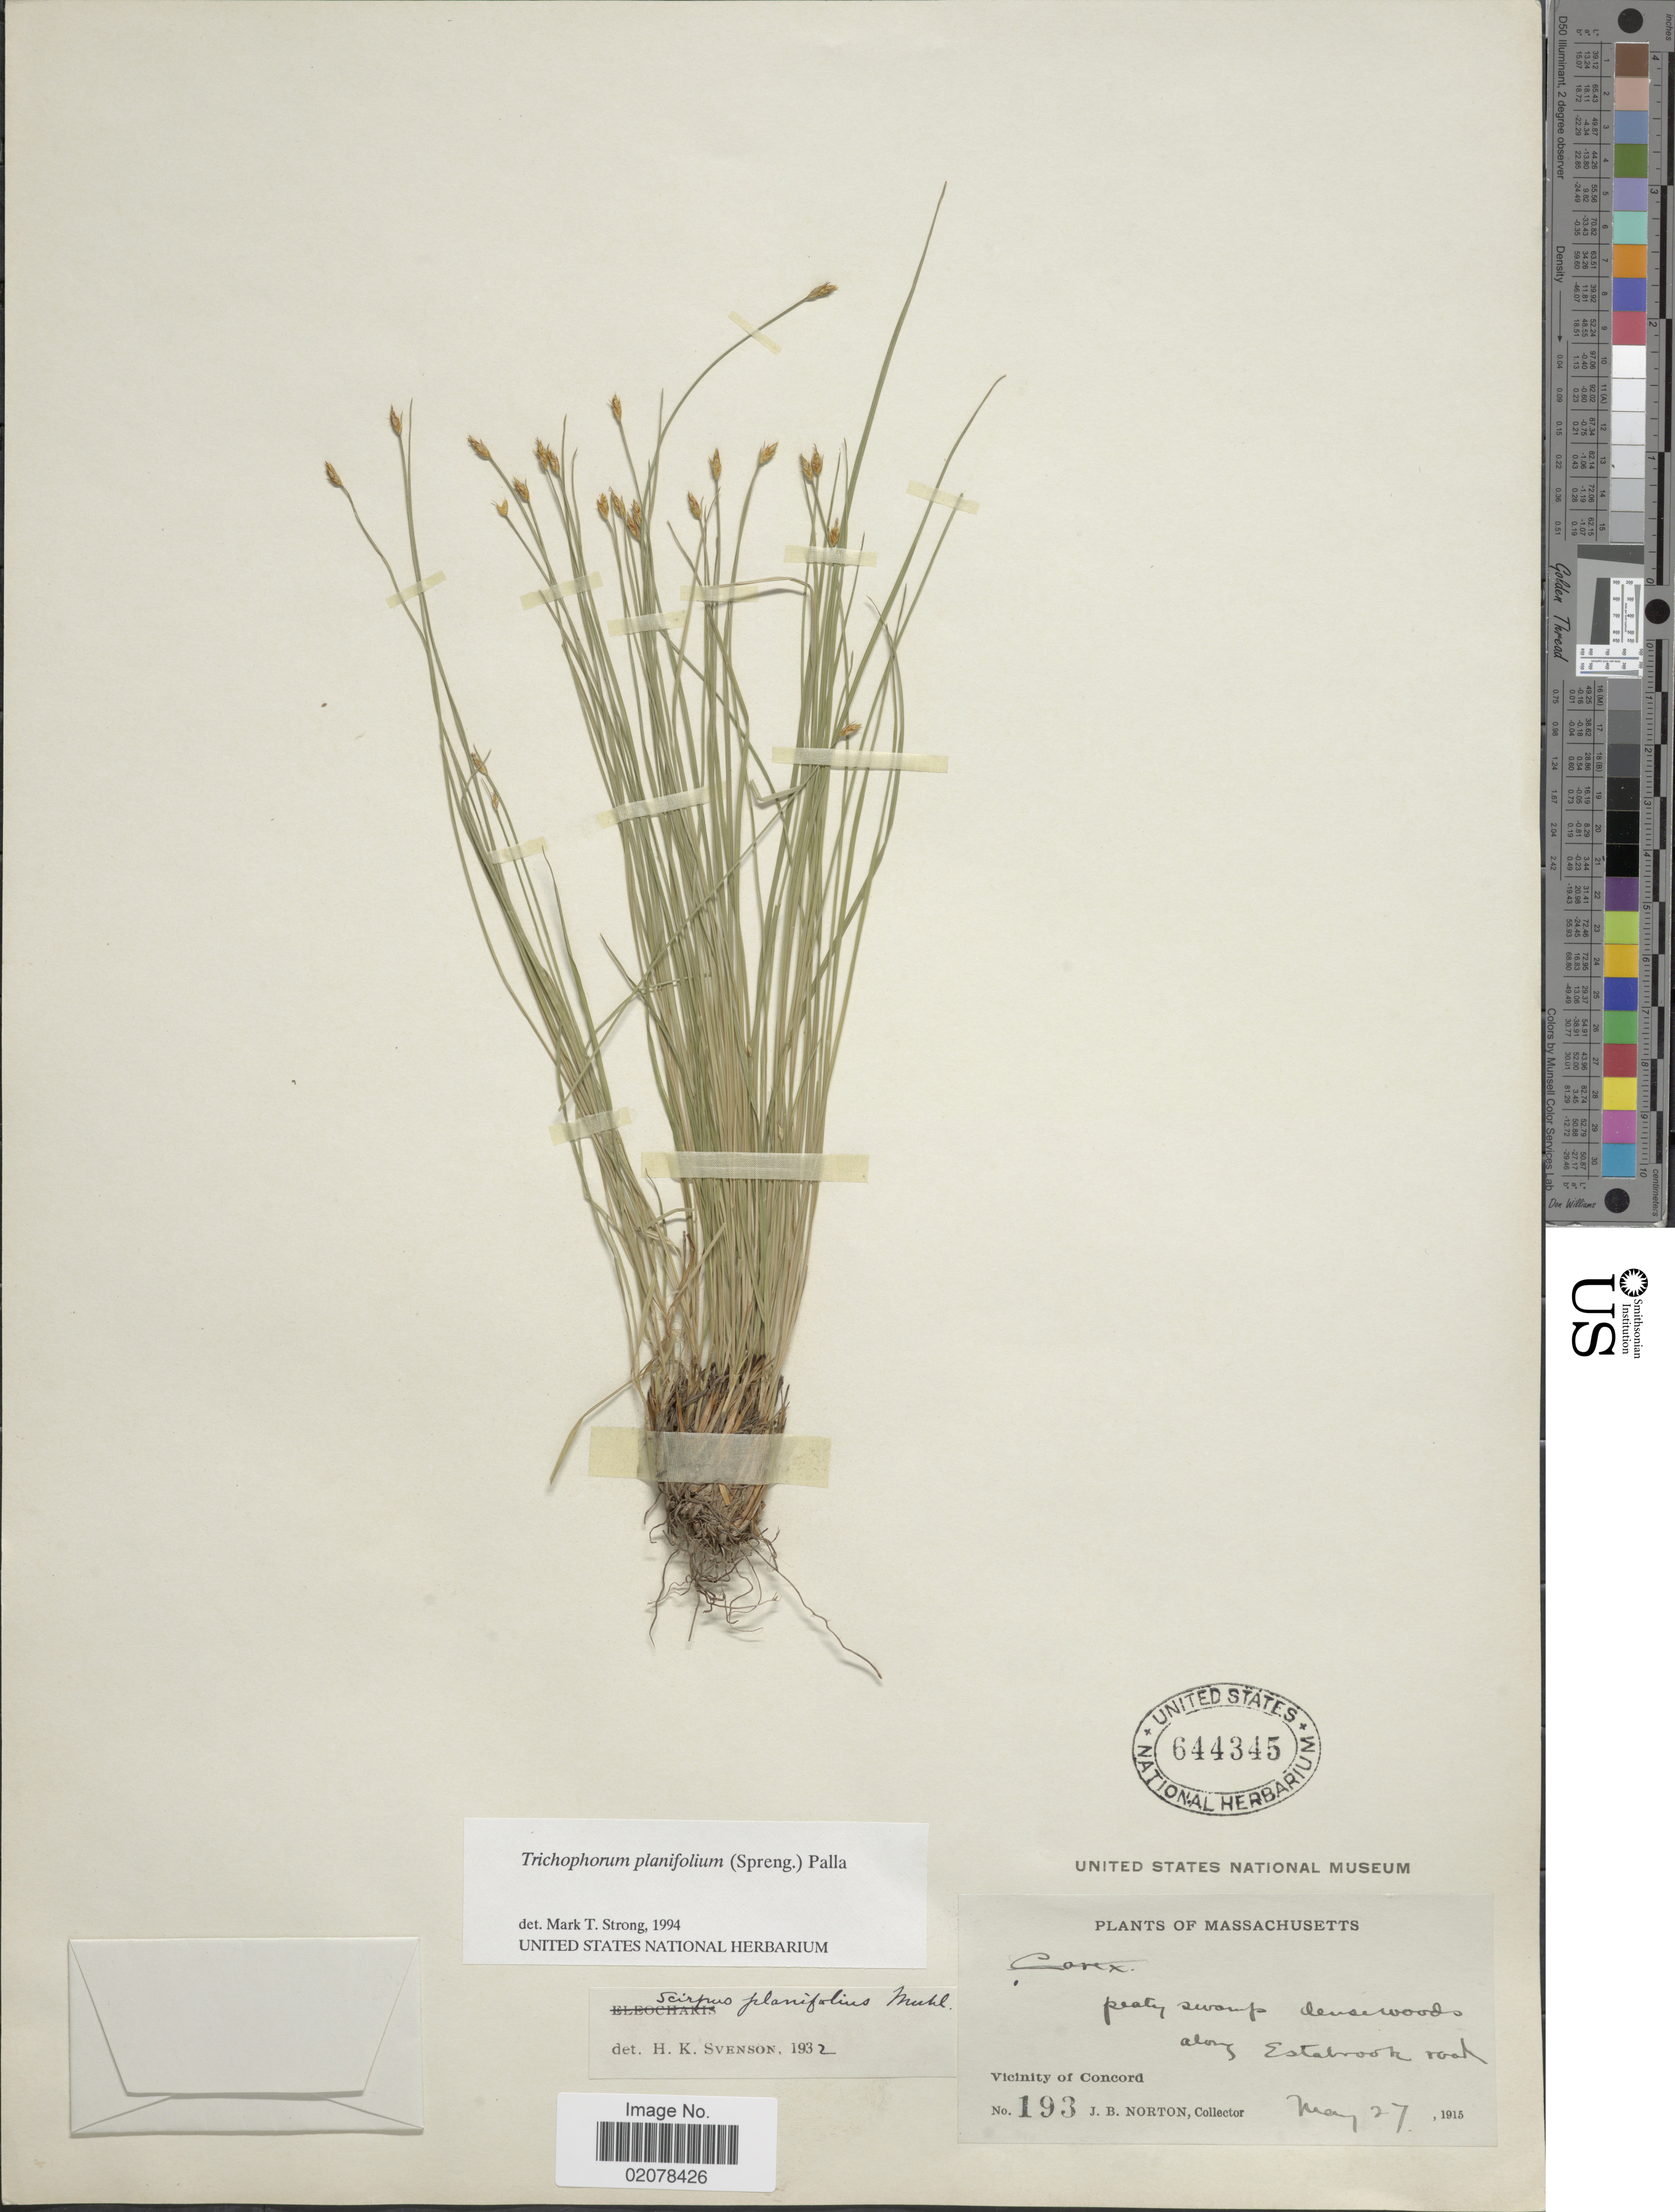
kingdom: Plantae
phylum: Tracheophyta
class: Liliopsida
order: Poales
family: Cyperaceae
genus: Trichophorum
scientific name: Trichophorum planifolium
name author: (Spreng.) Palla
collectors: J. B. Norton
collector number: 193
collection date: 1915-05-27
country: United States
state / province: Massachusetts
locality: Along Estabrook road, vicinity of Concord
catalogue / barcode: US 644345